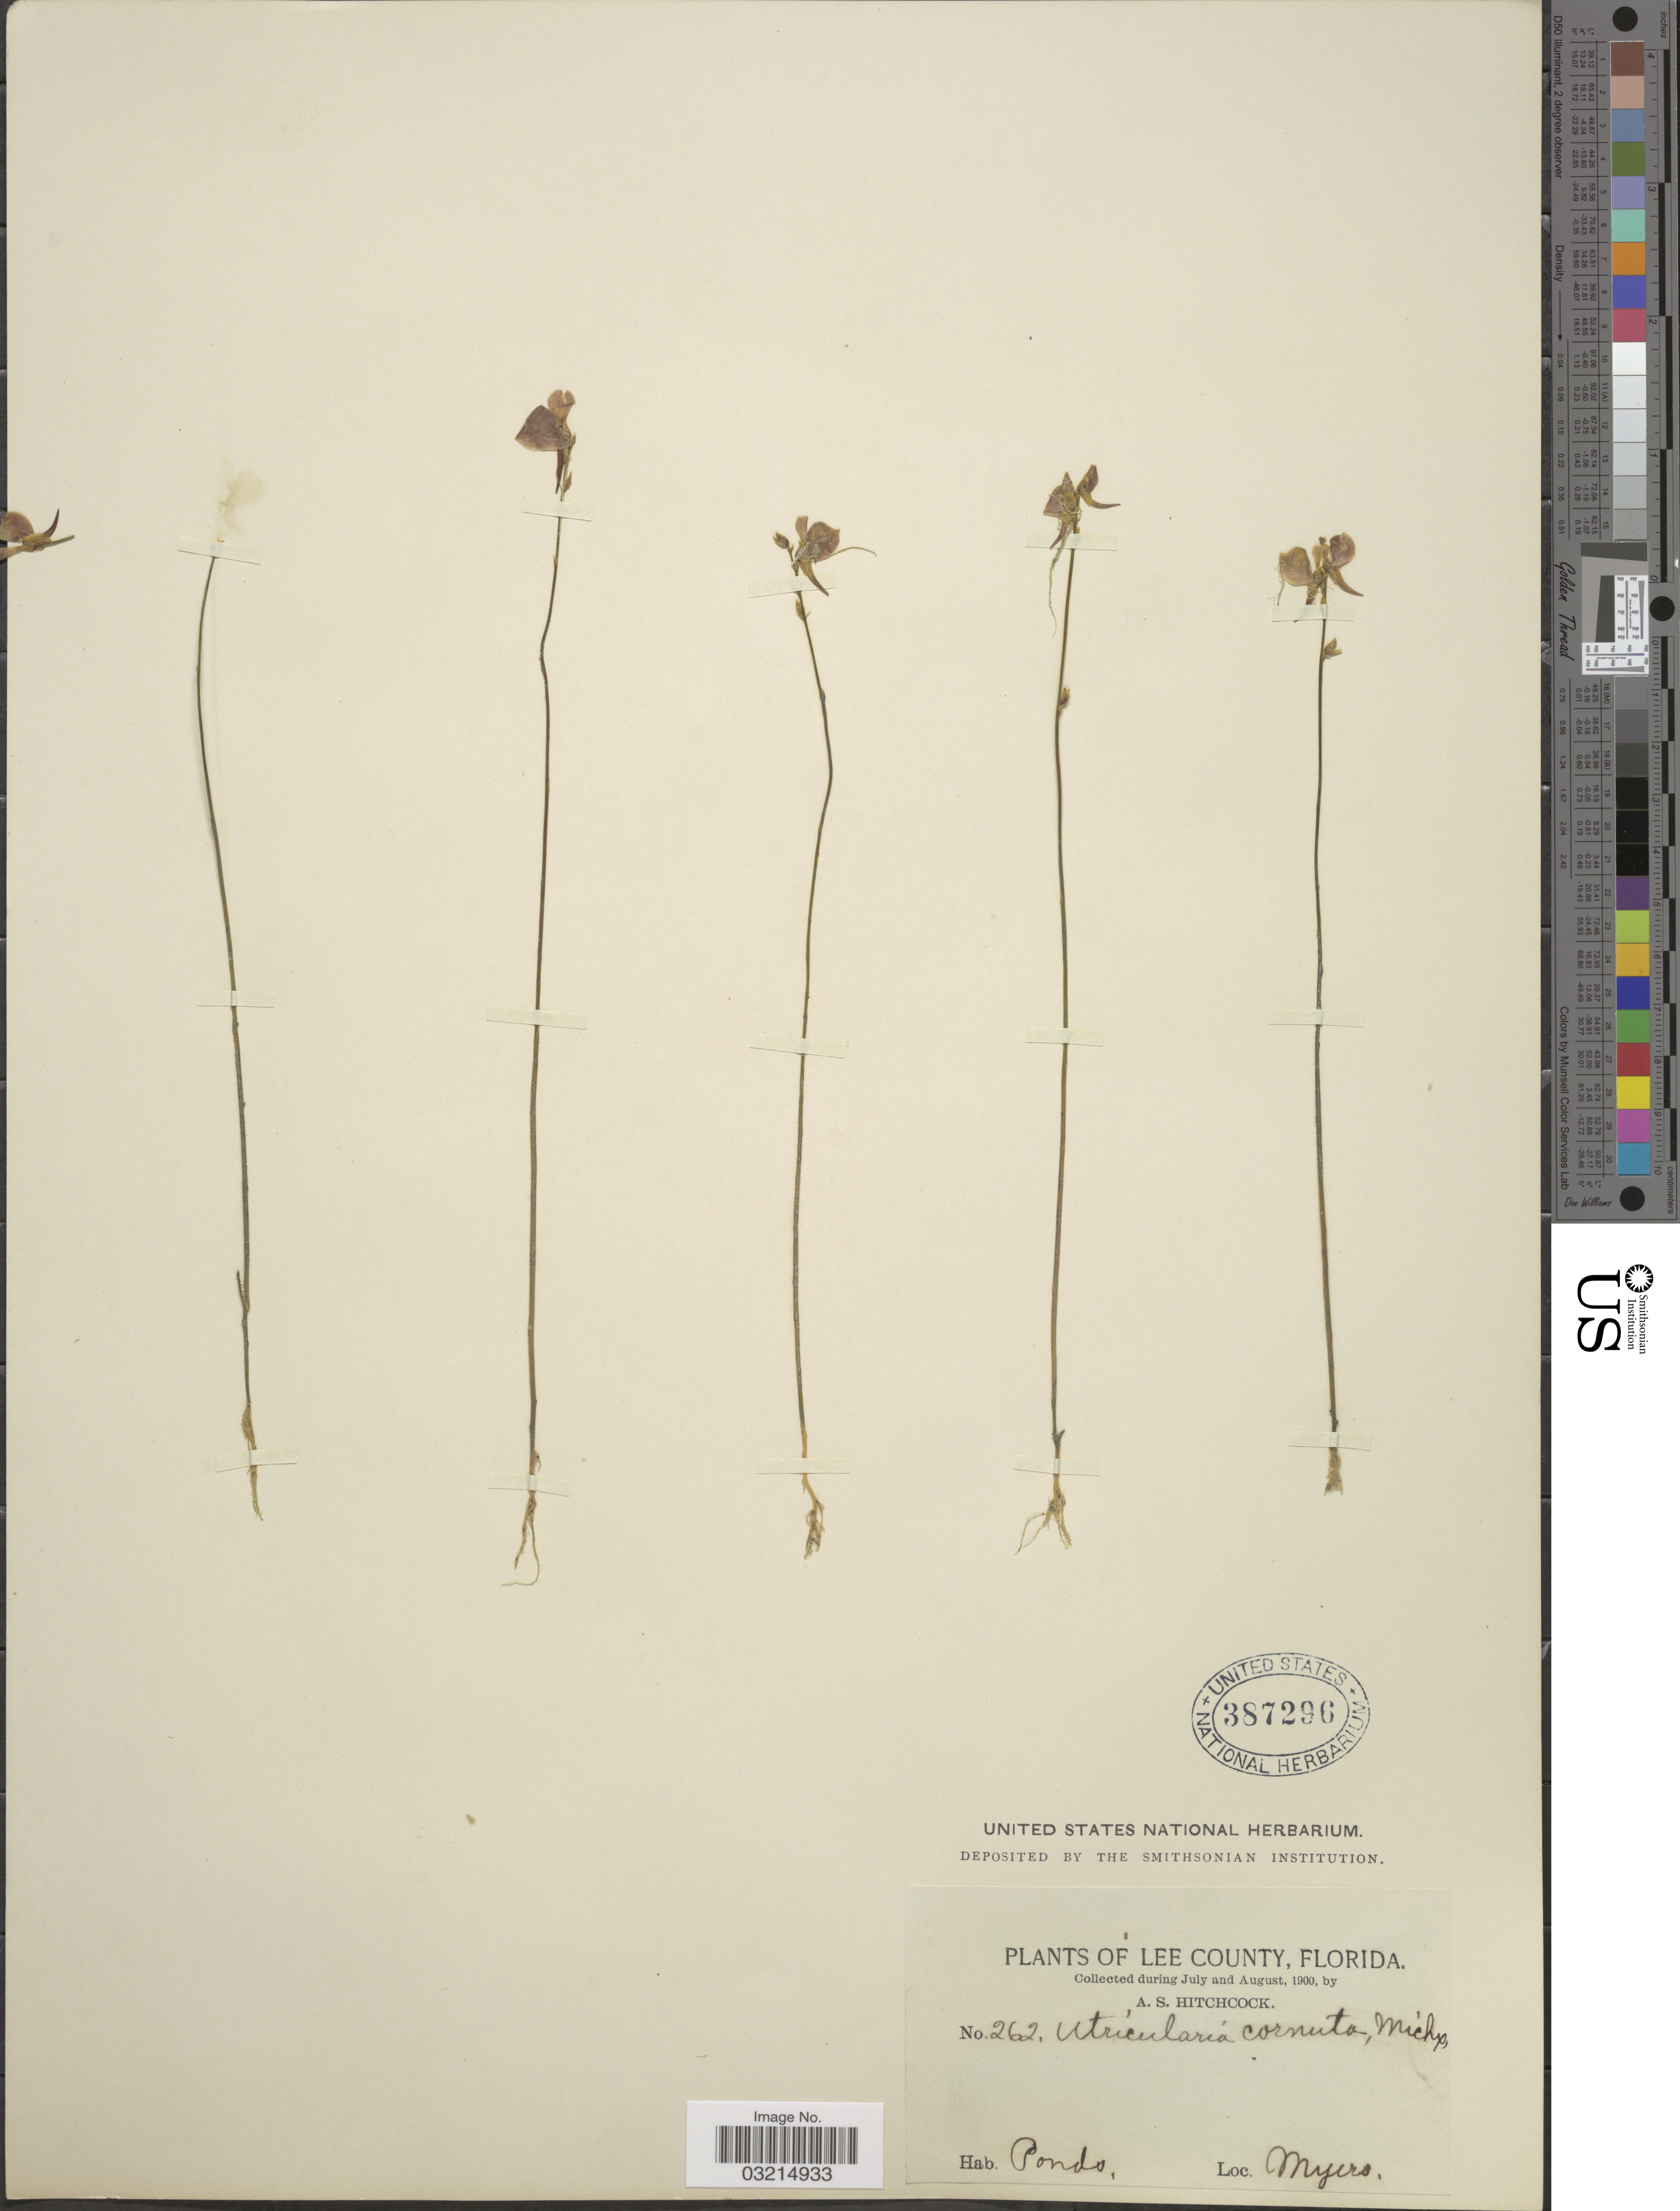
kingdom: Plantae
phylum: Tracheophyta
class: Magnoliopsida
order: Lamiales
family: Lentibulariaceae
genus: Utricularia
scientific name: Utricularia cornuta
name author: Michx.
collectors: A. S. Hitchcock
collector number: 262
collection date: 1900-07/1900-08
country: United States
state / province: Florida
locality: Lee County, Pondo, Myers.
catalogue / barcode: US 387296